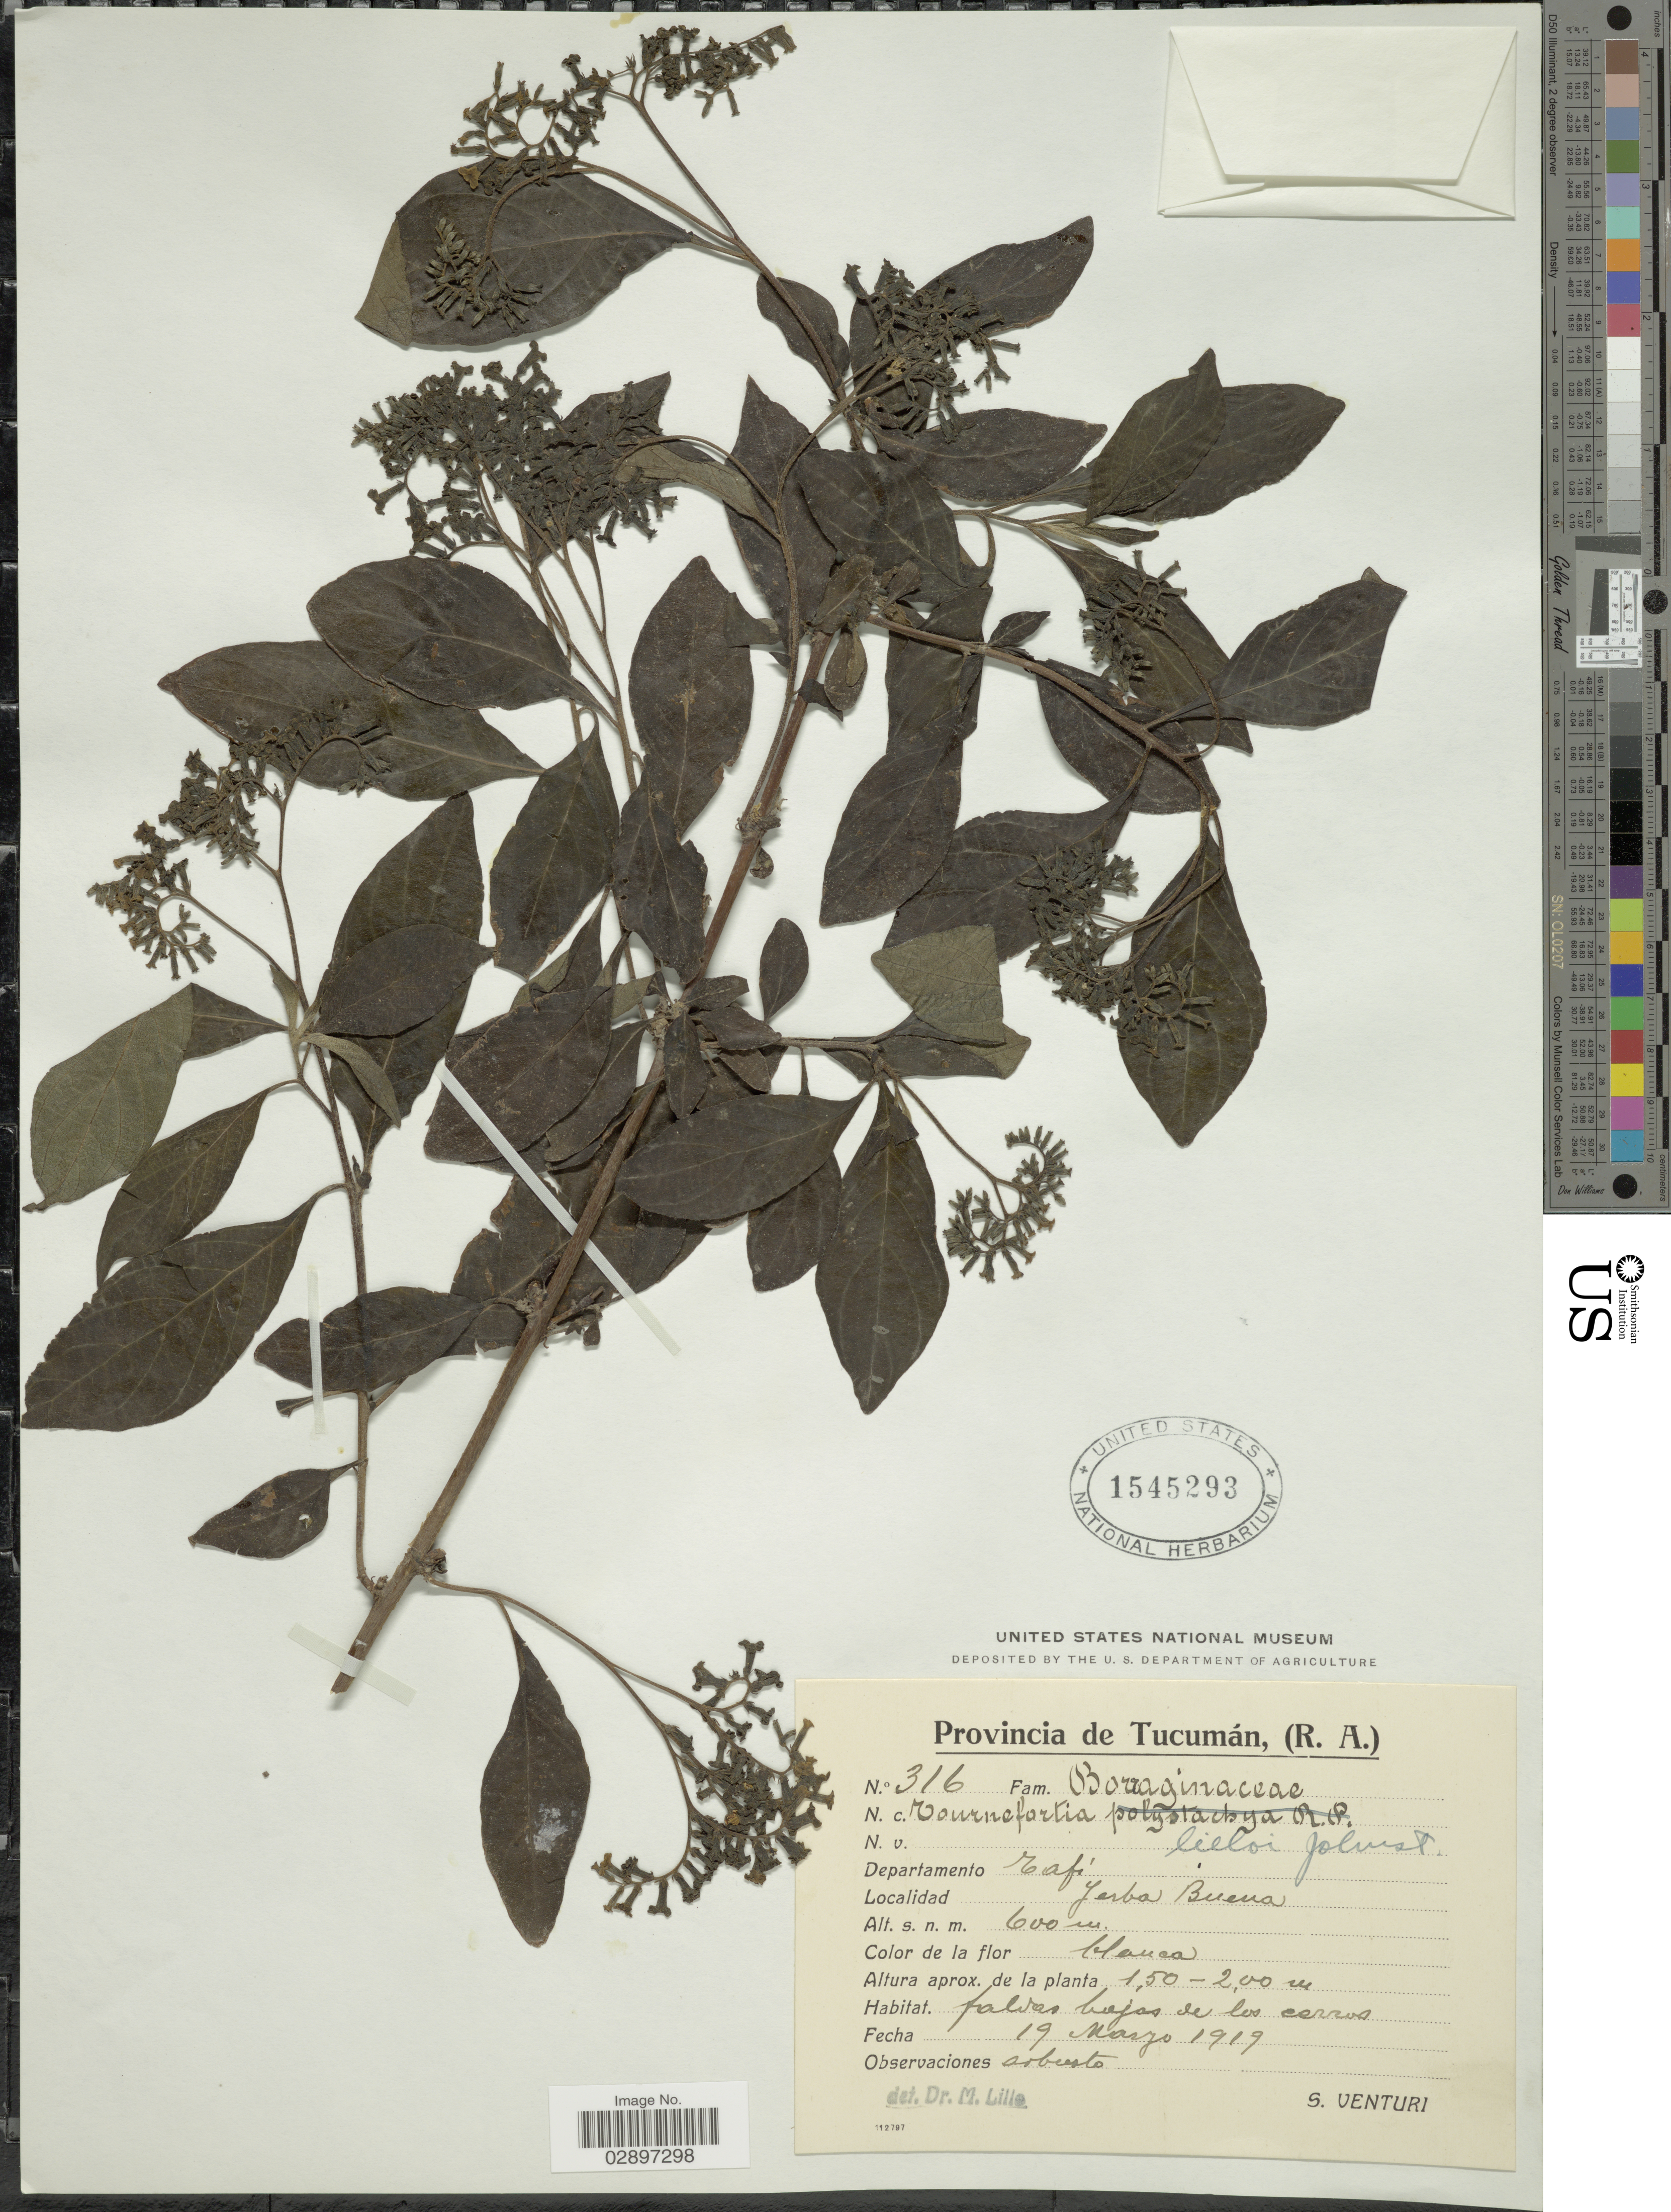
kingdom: Plantae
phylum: Tracheophyta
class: Magnoliopsida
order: Boraginales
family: Heliotropiaceae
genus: Tournefortia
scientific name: Tournefortia lilloi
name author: I.M. Johnst.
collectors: S. Venturi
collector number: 316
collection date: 1989-03-19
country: Argentina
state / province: Tucuman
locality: Dept. Tafi, Jerba Buena.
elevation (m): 600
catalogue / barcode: US 1545293